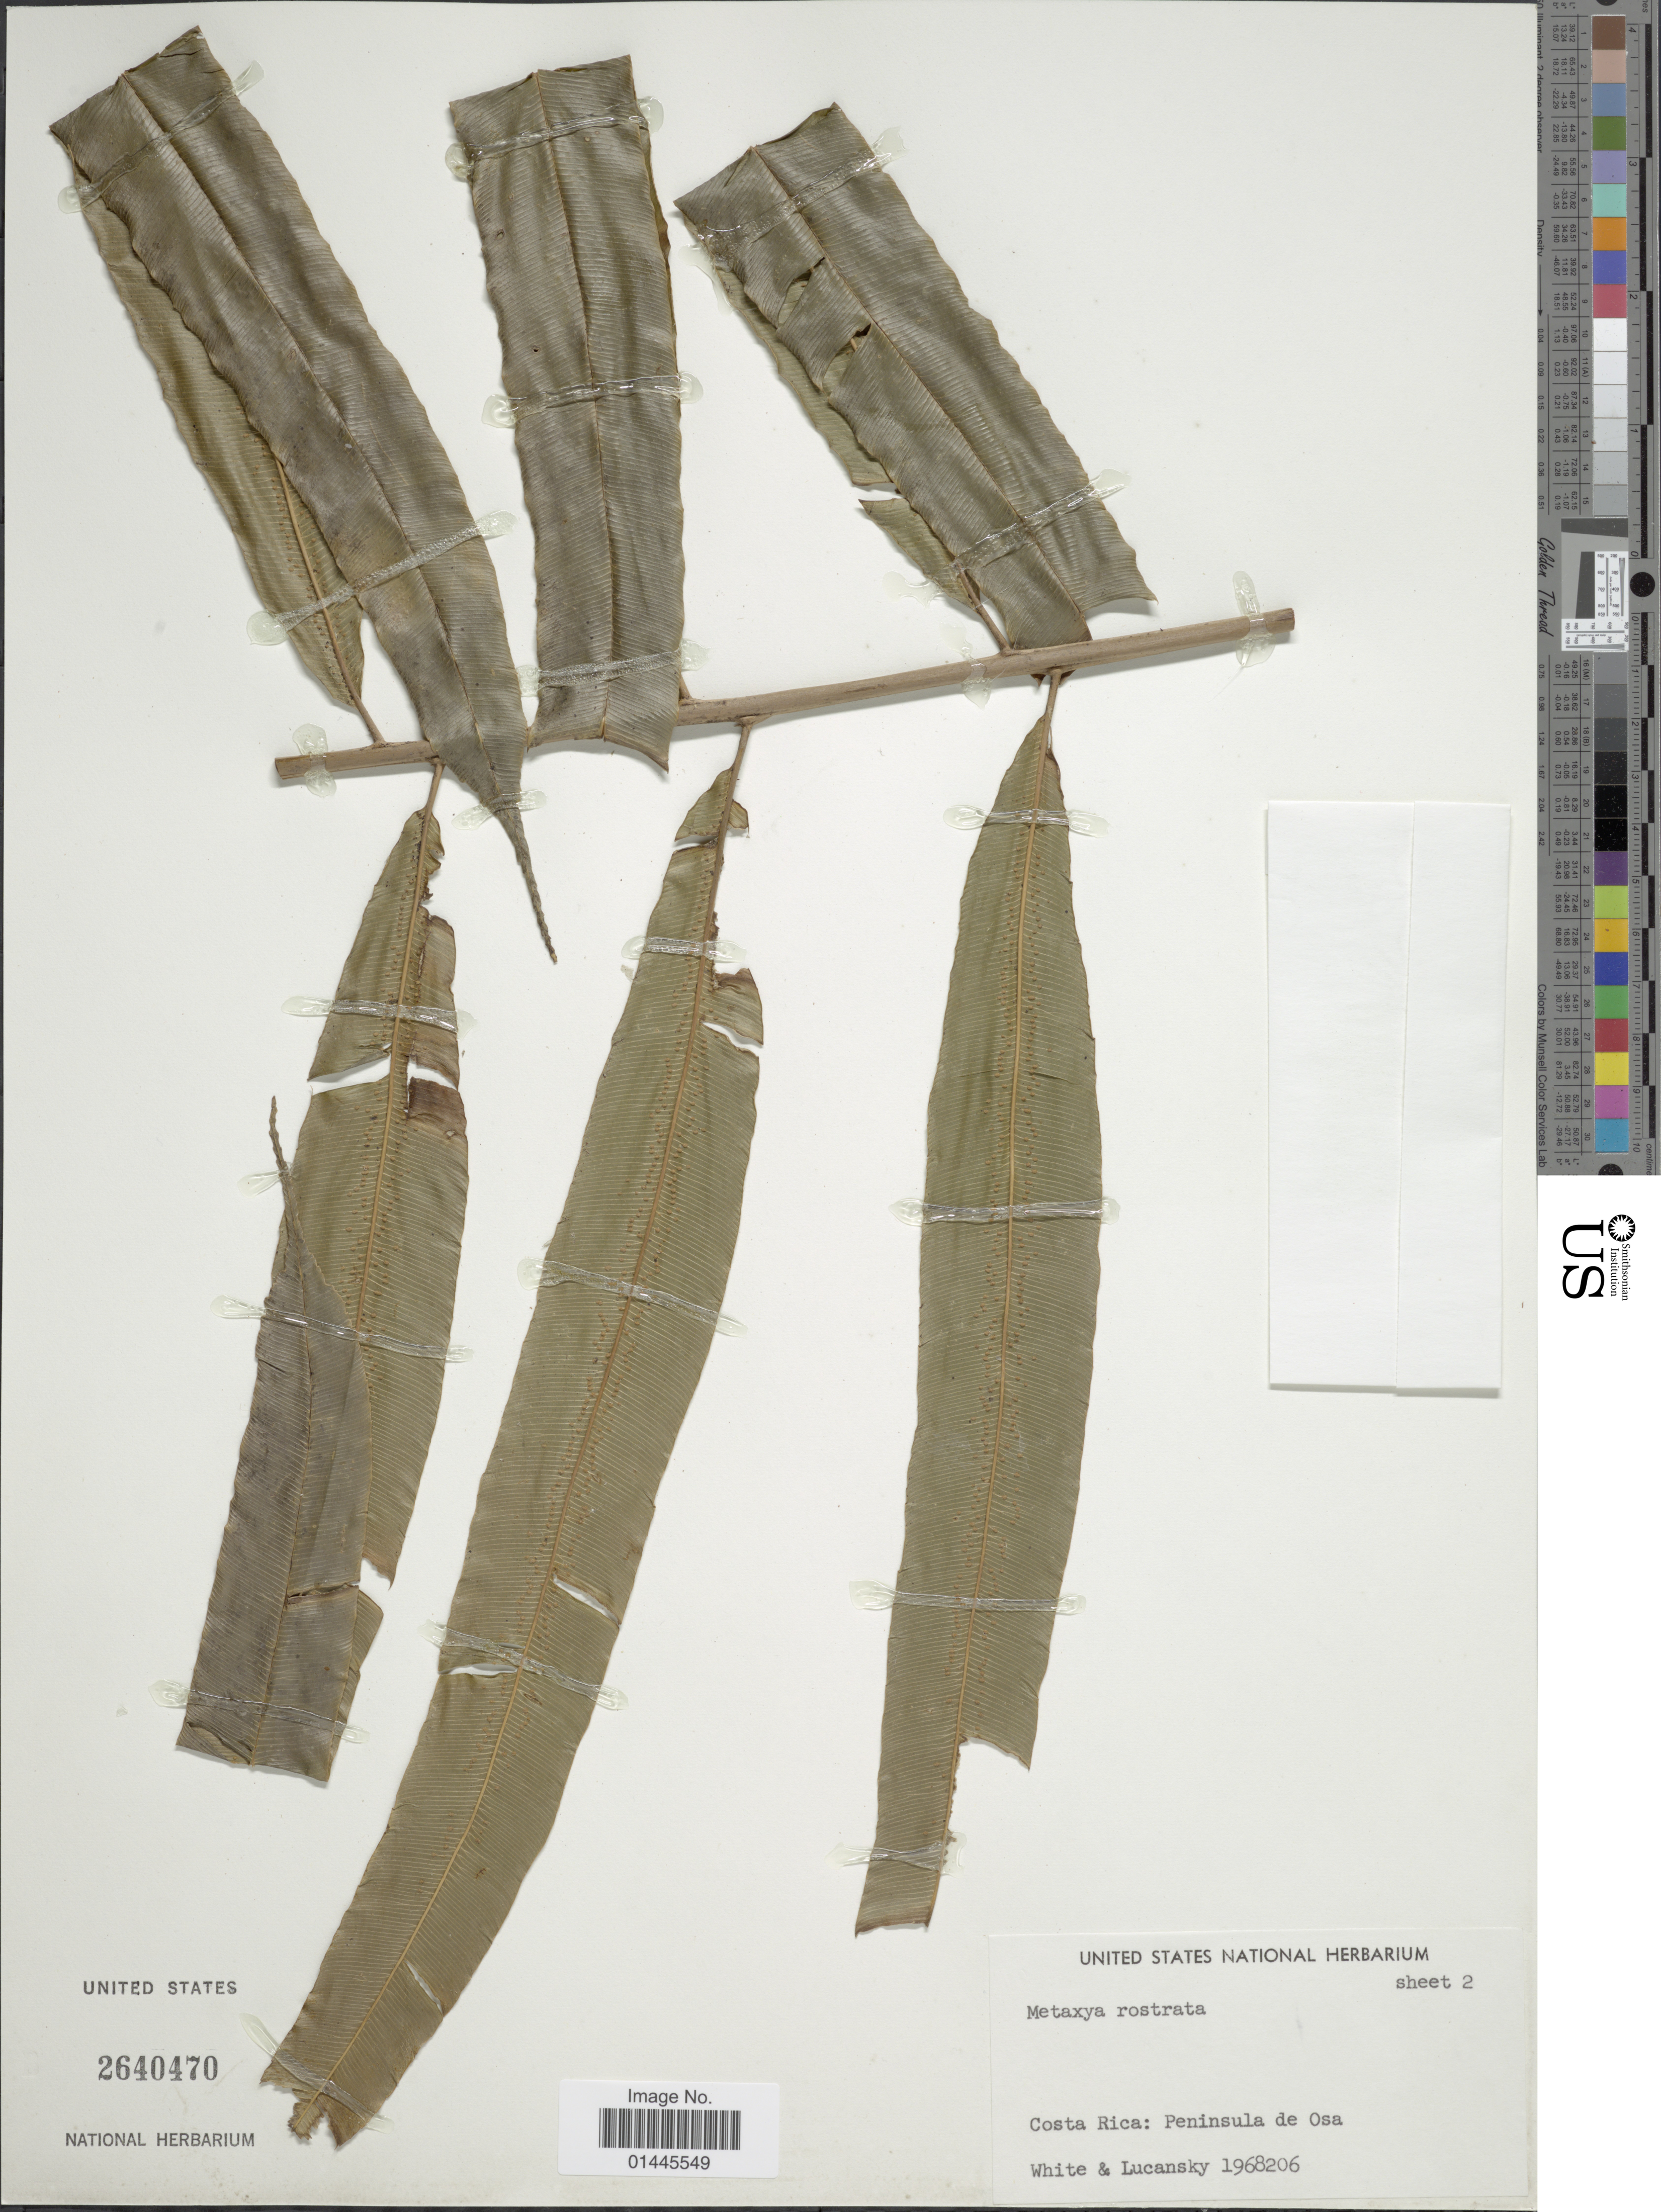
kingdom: Plantae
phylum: Tracheophyta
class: Polypodiopsida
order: Cyatheales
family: Metaxyaceae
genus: Metaxya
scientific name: Metaxya rostrata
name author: (Kunth) C. Presl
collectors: O. E. White & Lucansky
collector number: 1968206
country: Costa Rica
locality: Peninsula de Osa.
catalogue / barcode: US 2640470